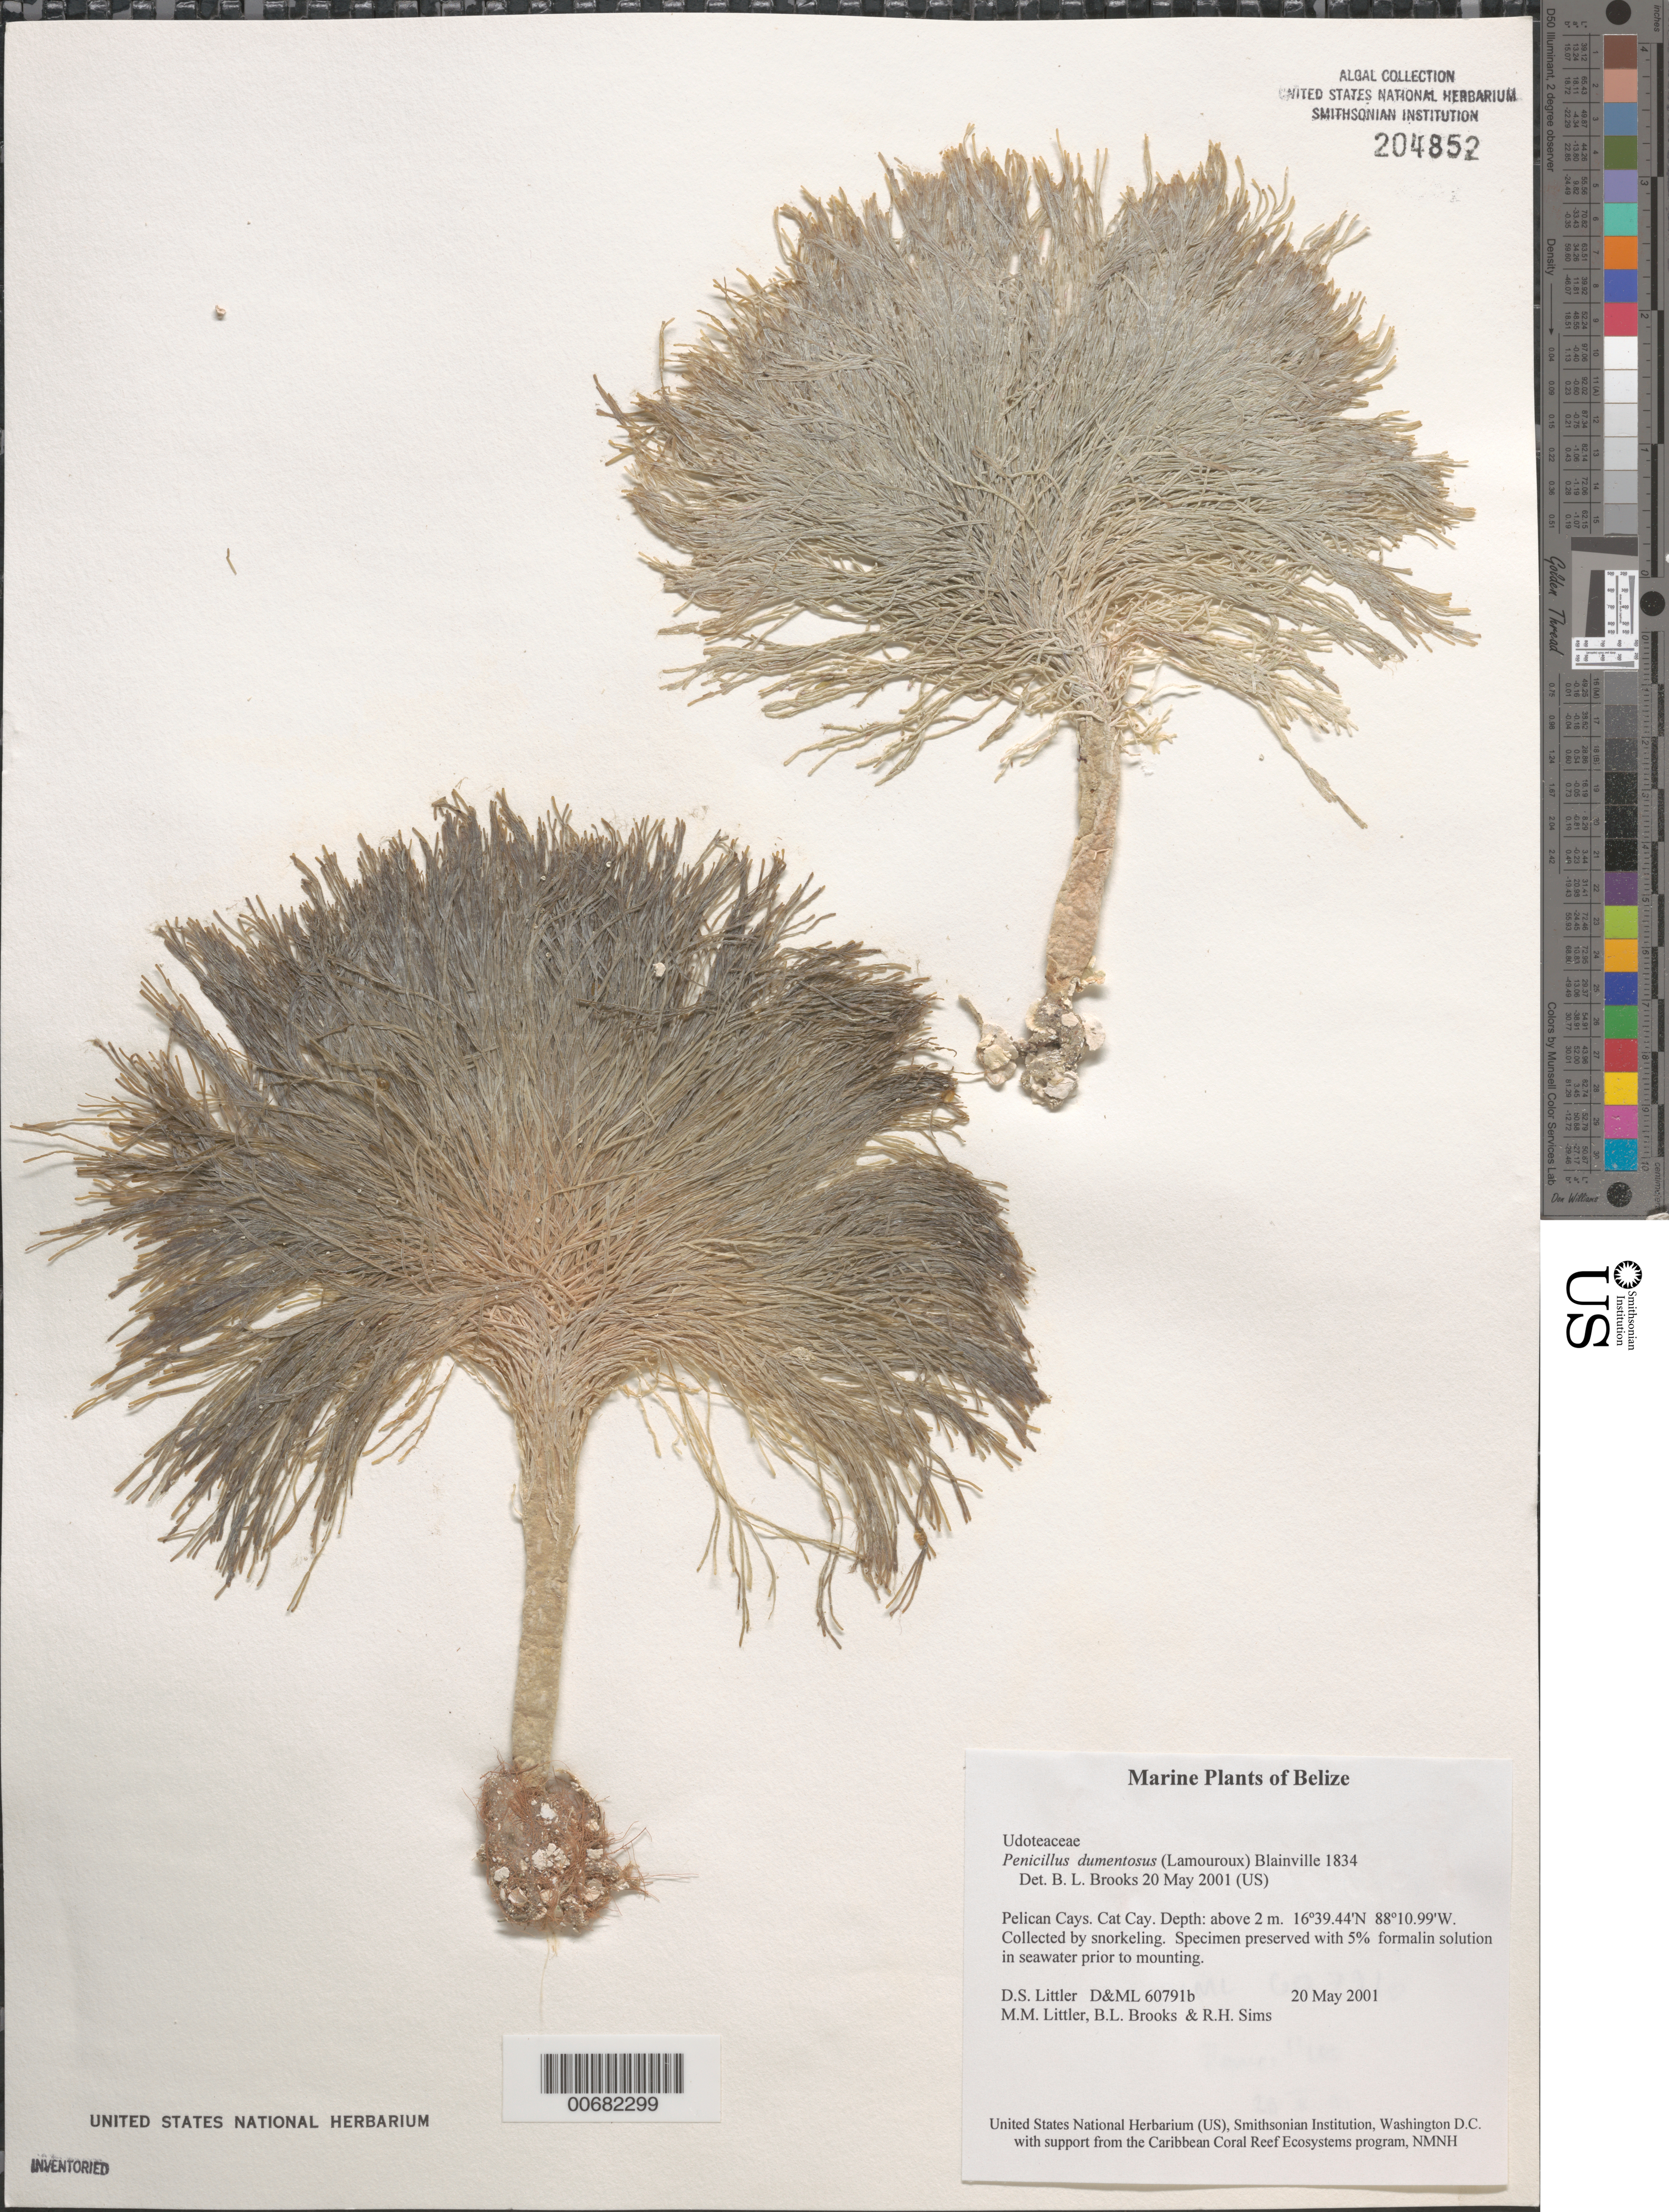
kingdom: Plantae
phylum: Chlorophyta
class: Ulvophyceae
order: Bryopsidales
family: Udoteaceae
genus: Penicillus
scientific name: Penicillus dumetosus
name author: (J.V.Lamouroux) Blainville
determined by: Brooks, B. L., (BOT), Smithsonian Institution - National Museum of Natural History (UNITED STATES)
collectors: D. S. Littler, M. M. Littler, B. Brooks & R. H. Sims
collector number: D&ML 60791b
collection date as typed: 20 May 2001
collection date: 2001-05-20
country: Belize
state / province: Stann Creek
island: Cat Cay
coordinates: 16 39.44' N, 88 10.99' W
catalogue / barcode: US 204852